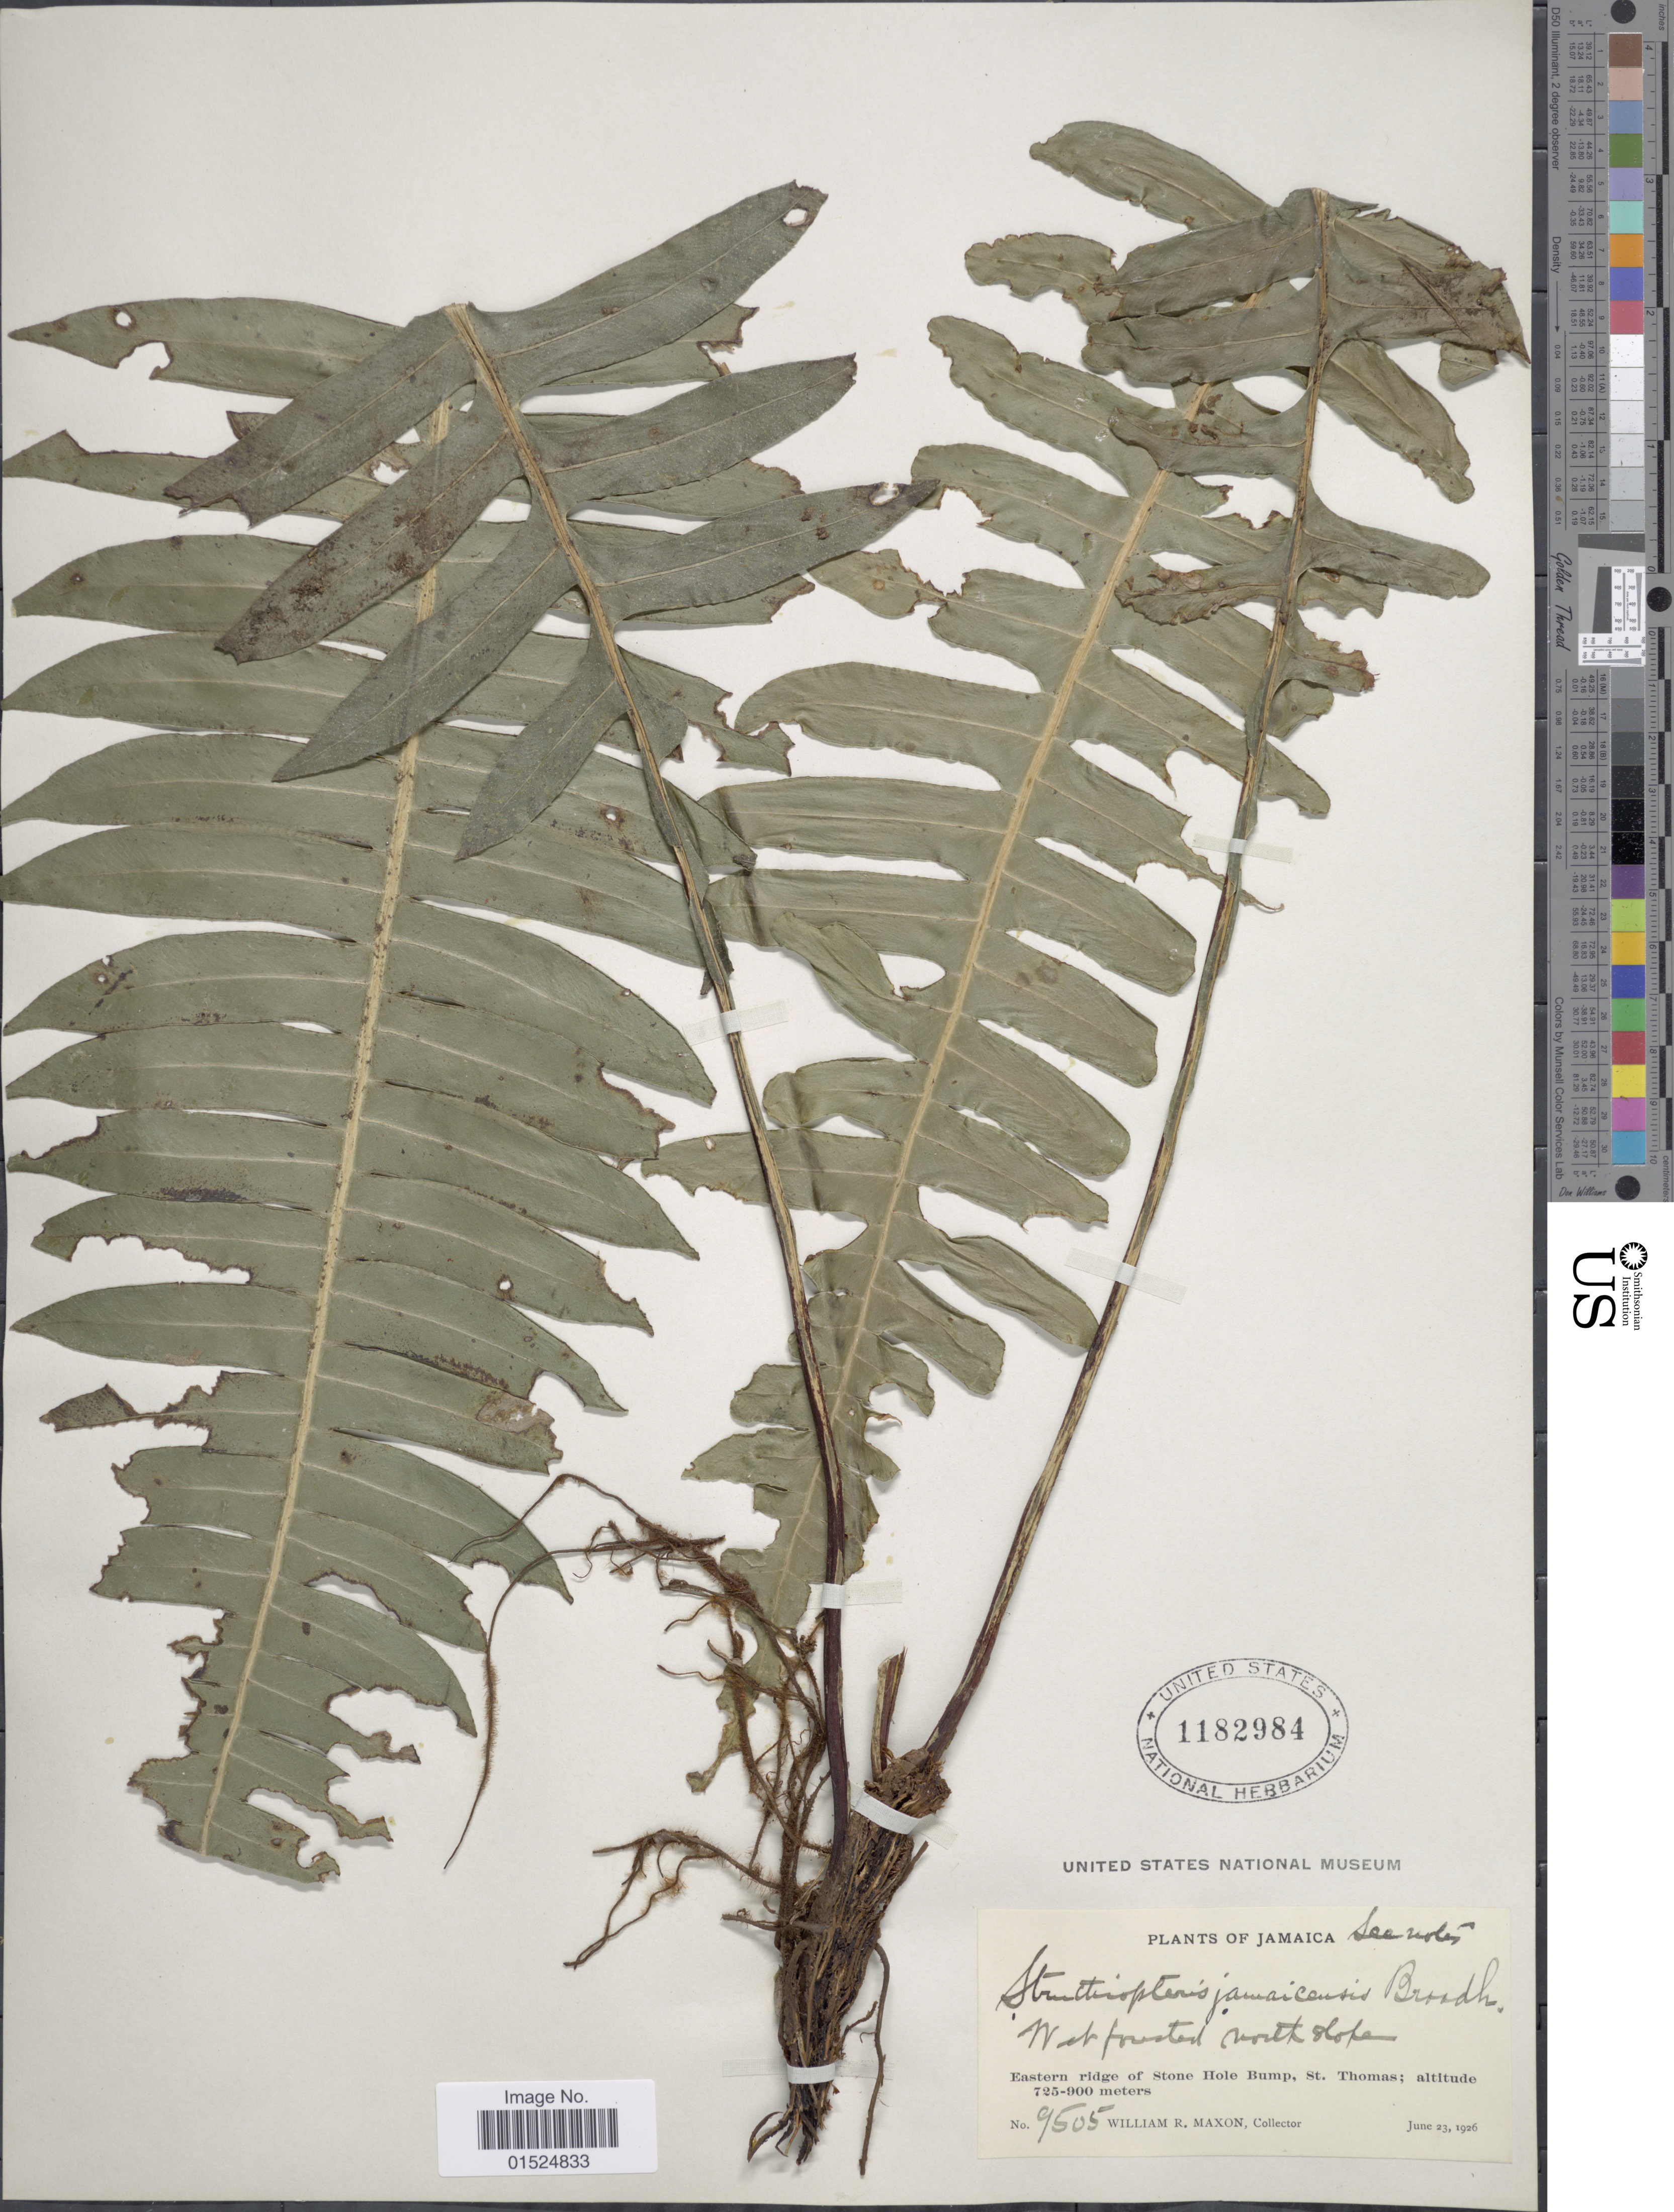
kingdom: Plantae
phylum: Tracheophyta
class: Polypodiopsida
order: Polypodiales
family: Blechnaceae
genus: Blechnum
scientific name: Blechnum jamaicense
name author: (Broadh.) C. Chr.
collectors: W. R. Maxon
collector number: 9505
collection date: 1926-06-23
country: Jamaica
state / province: Saint Thomas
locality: Eastern ridge of Stone Hole Bump, St. Thomas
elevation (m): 725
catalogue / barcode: US 1182984